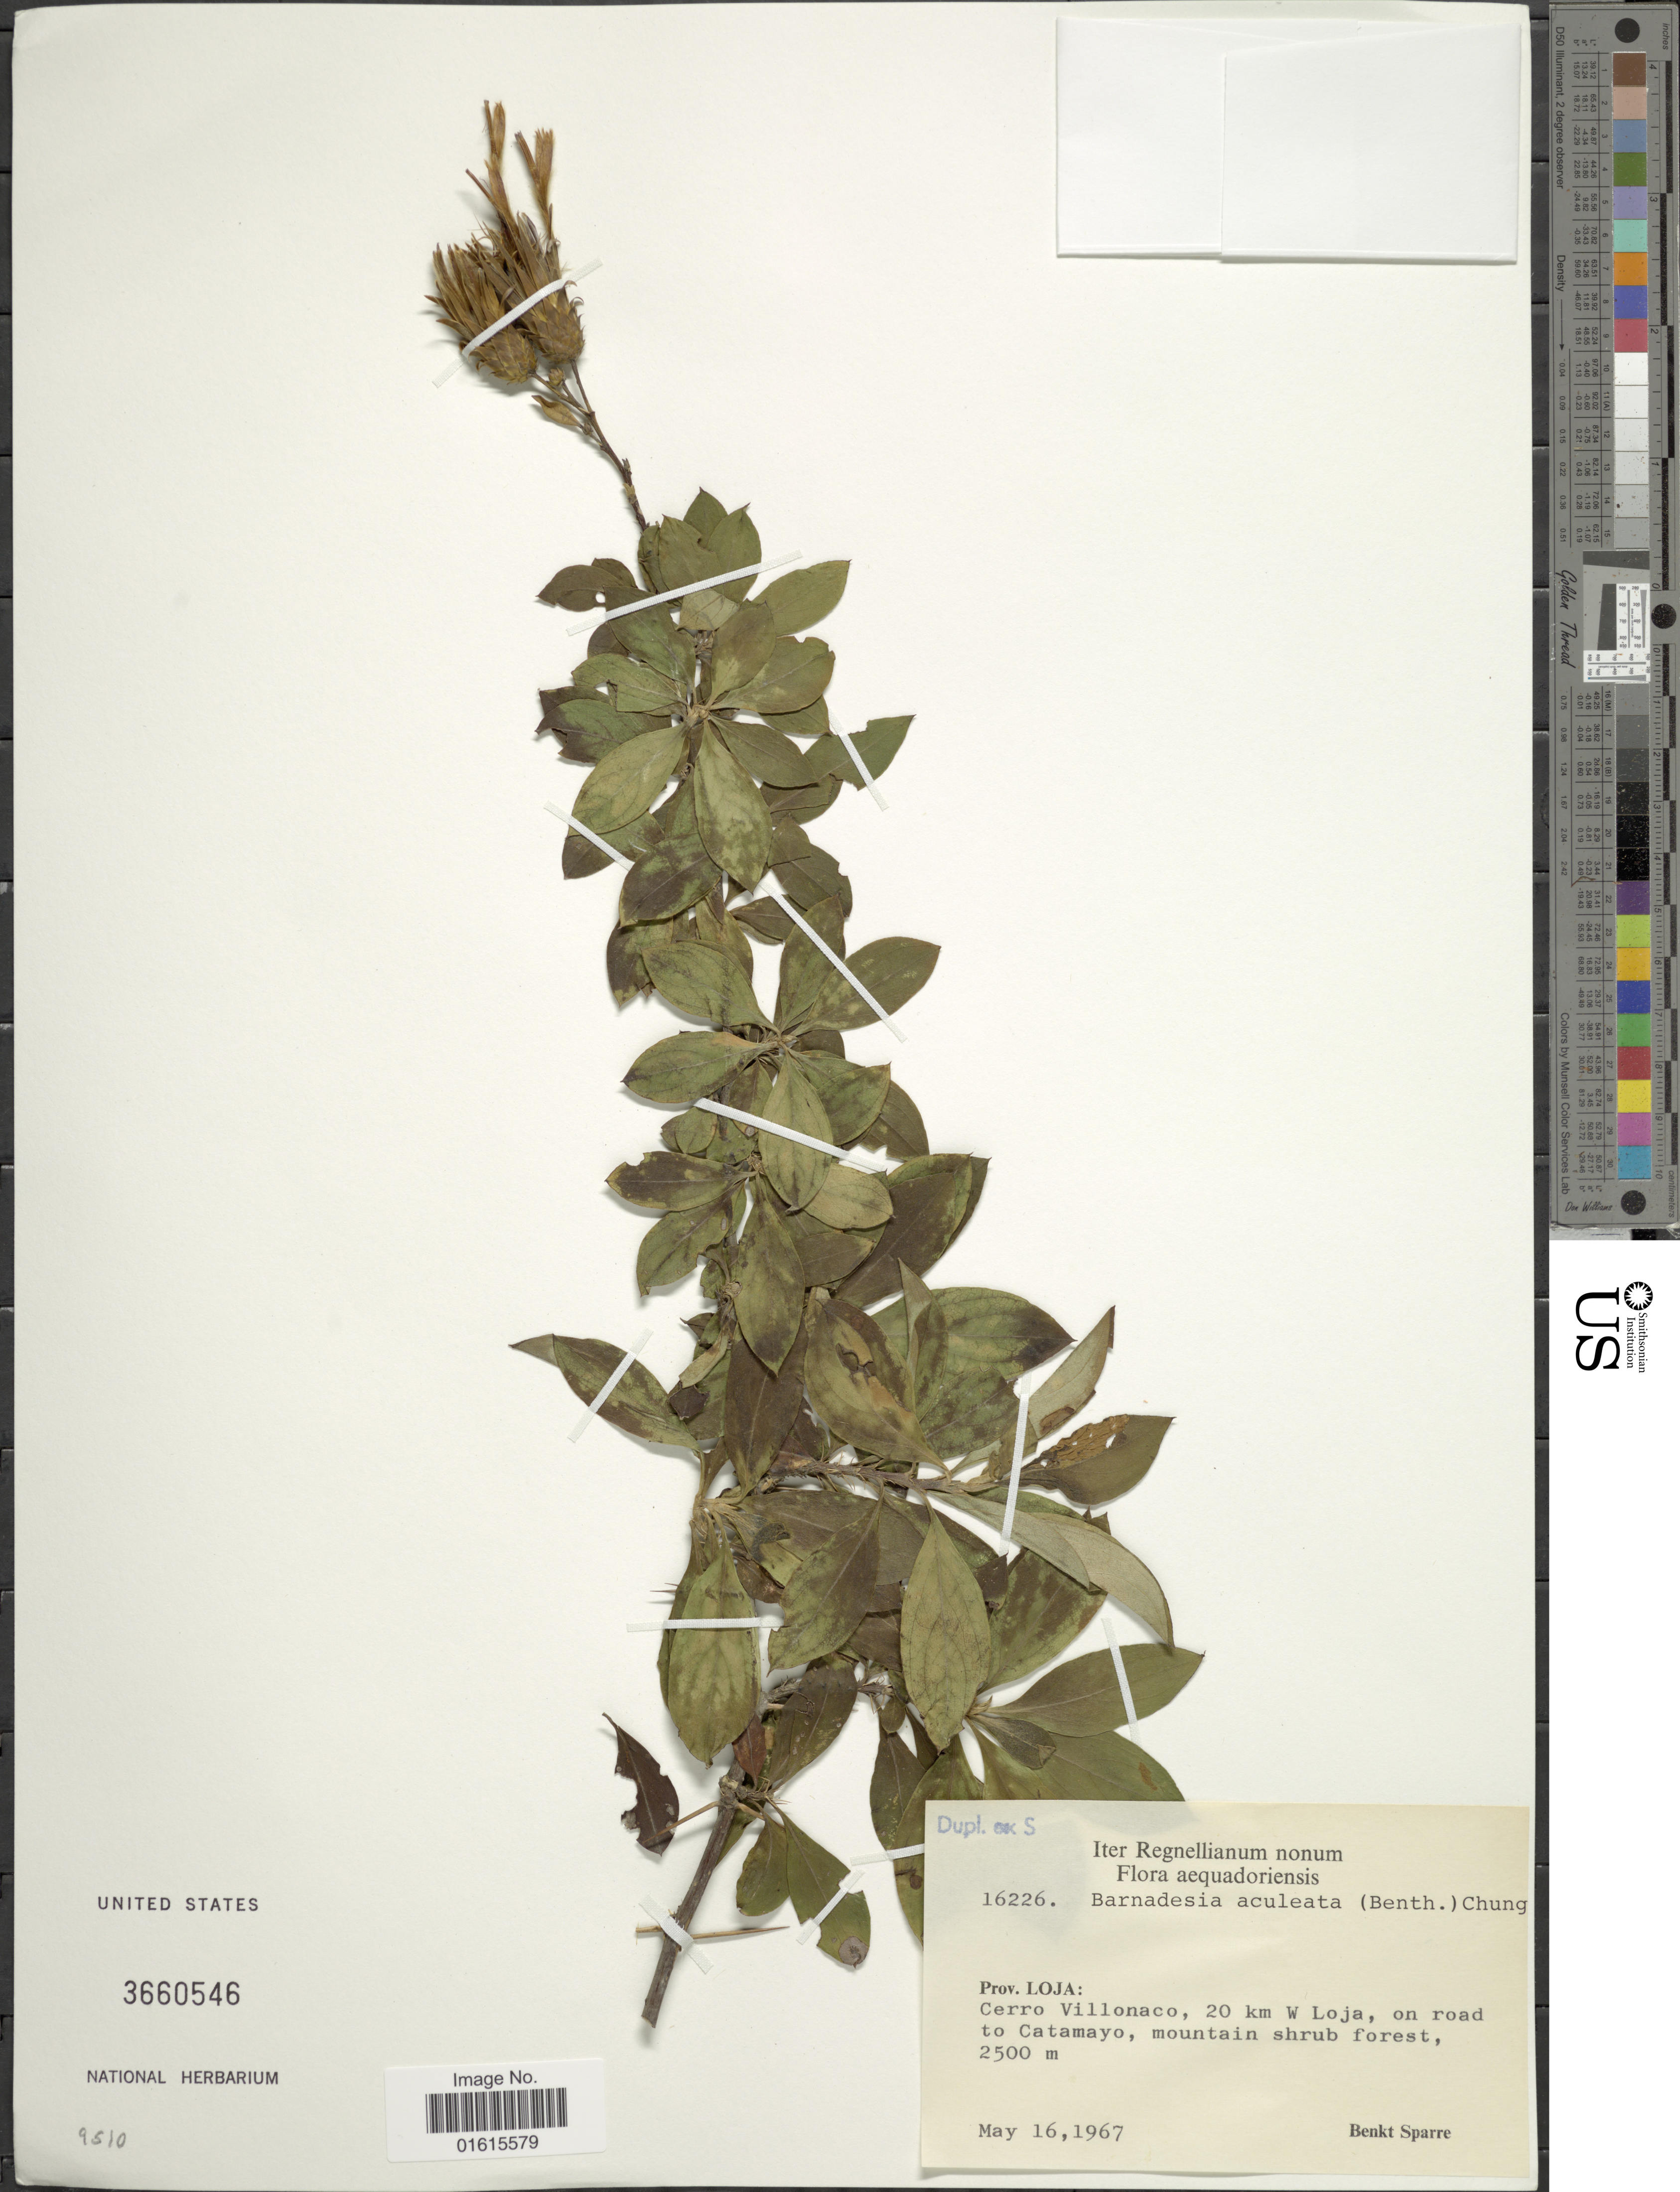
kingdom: Plantae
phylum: Tracheophyta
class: Magnoliopsida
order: Asterales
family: Asteraceae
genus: Barnadesia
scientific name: Barnadesia aculeata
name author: (Benth.) I.C. Chung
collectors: B. Sparre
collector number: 16226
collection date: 1967-05-16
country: Ecuador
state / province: Loja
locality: Cerro Villonaco, 20 km W Loja, on road to Catamayo, mountain shrub forest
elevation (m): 2500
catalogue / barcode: US 3660546